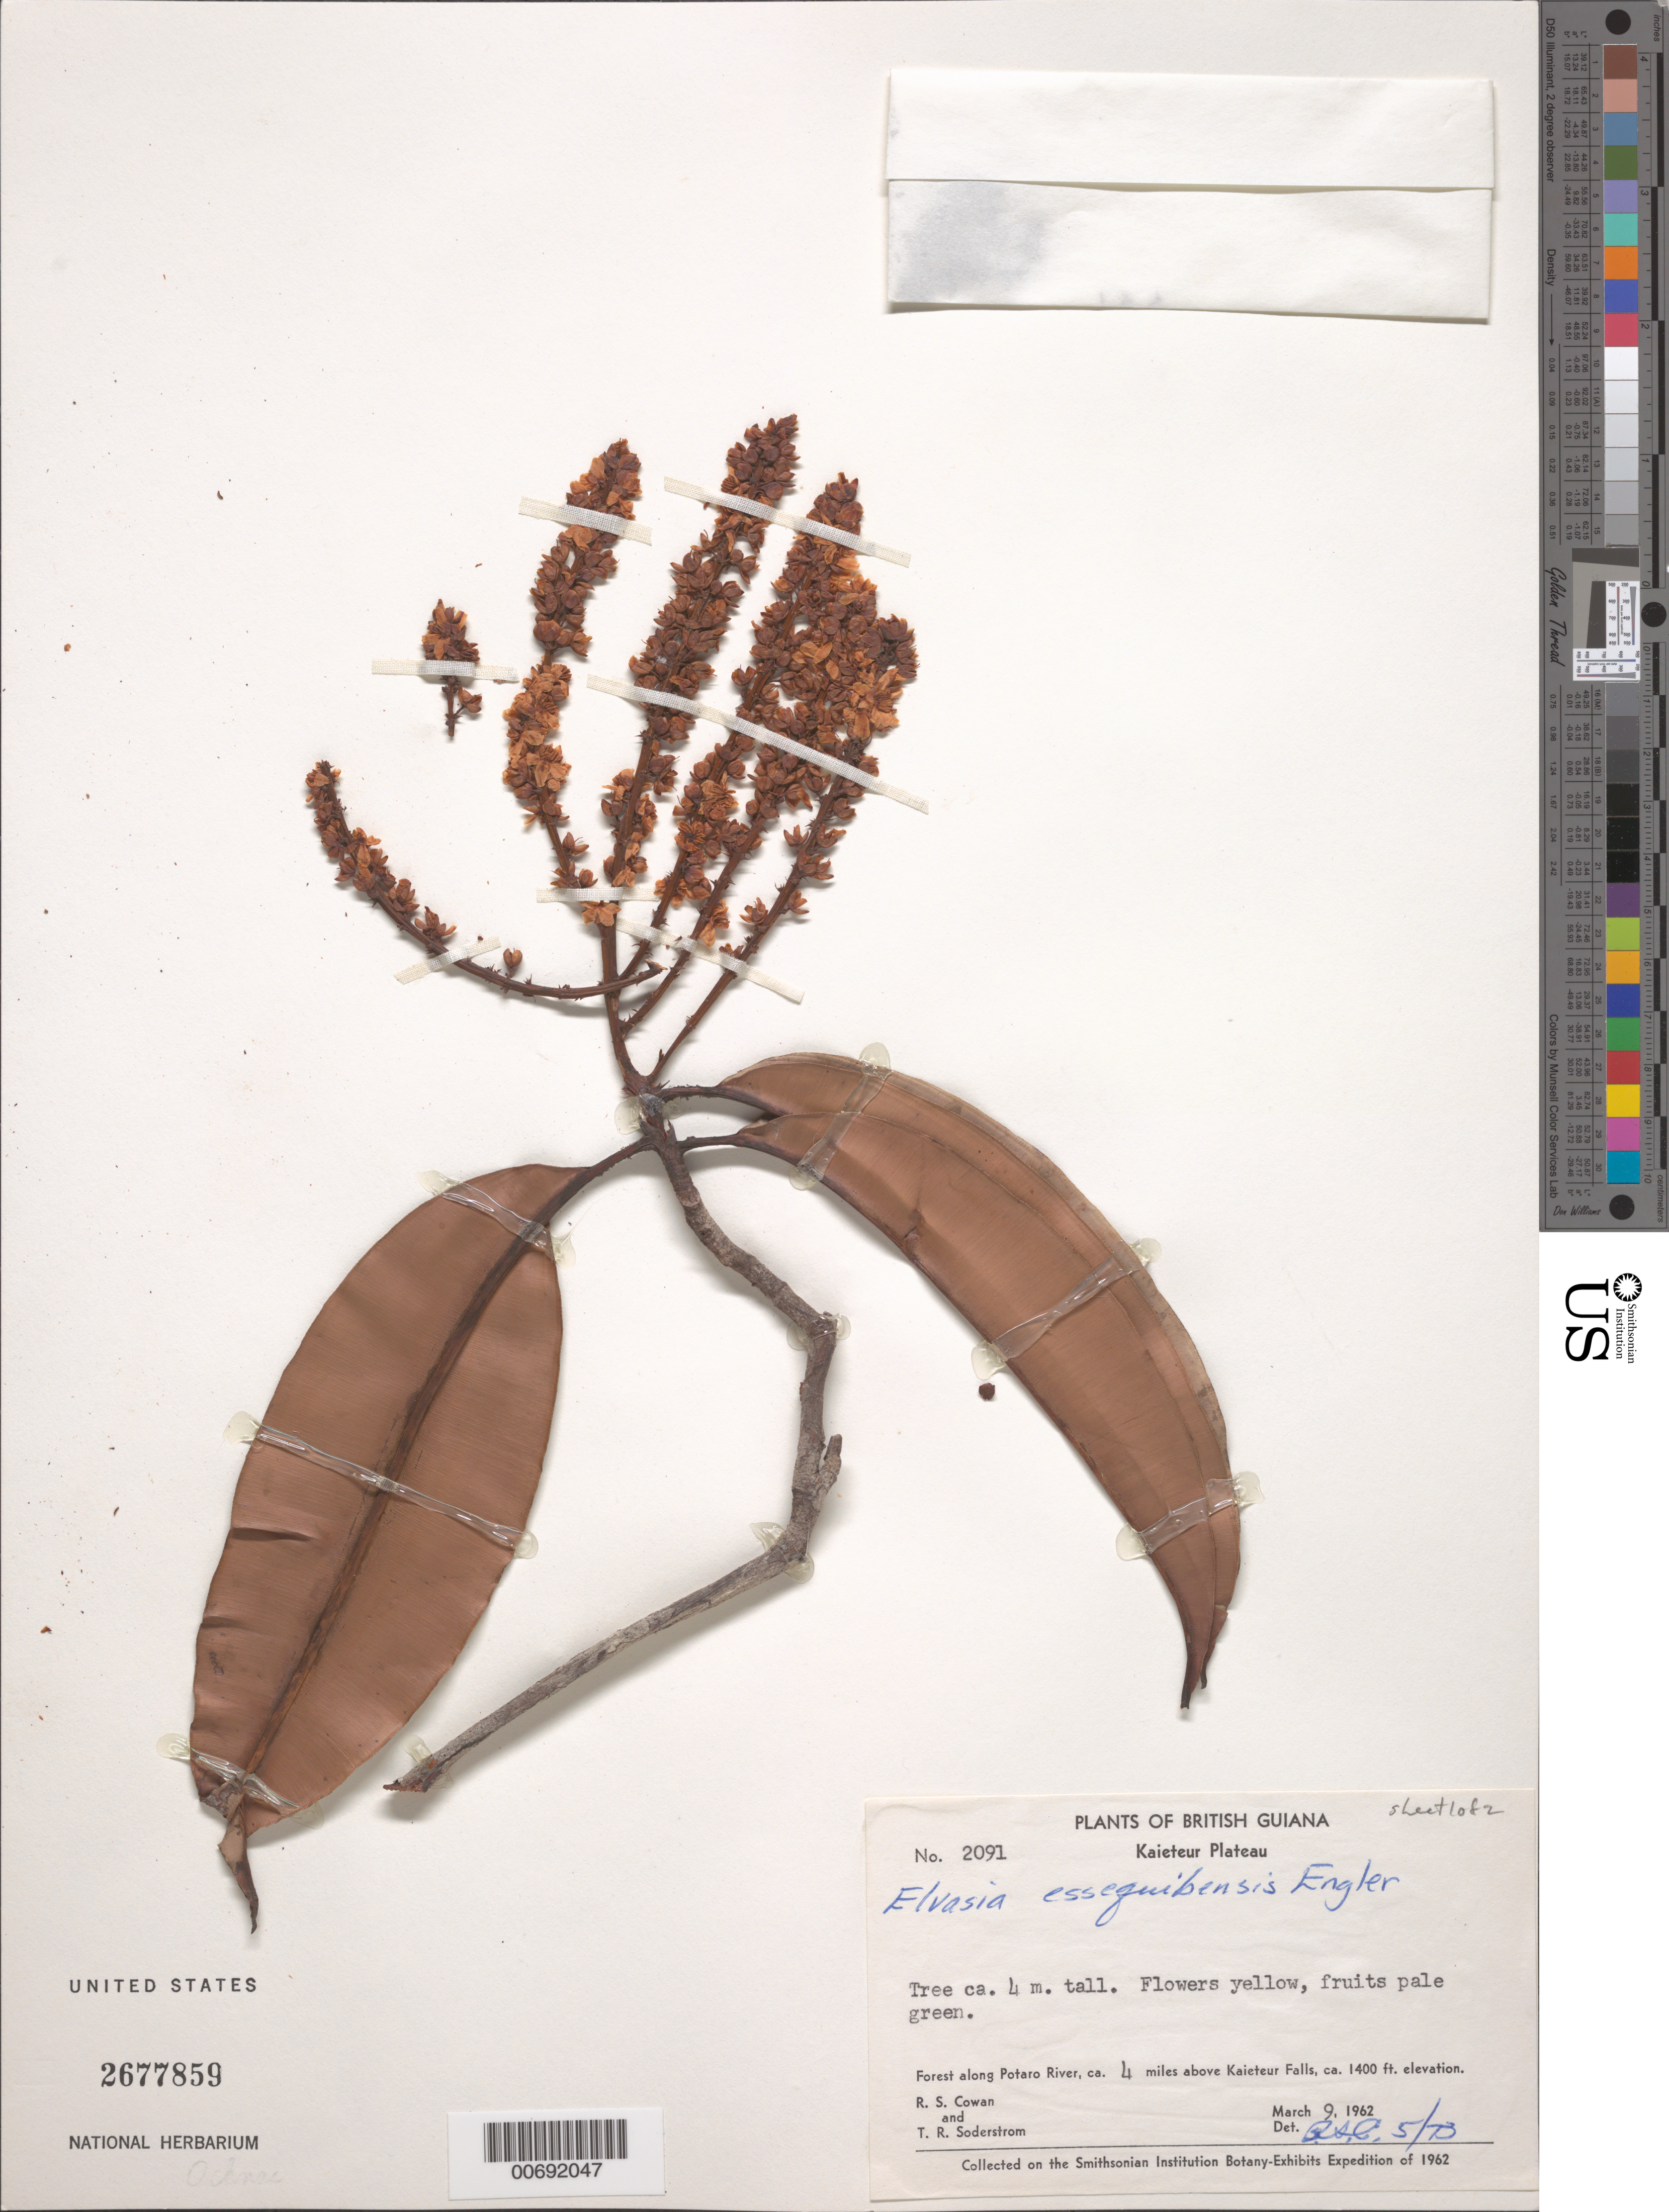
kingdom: Plantae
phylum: Tracheophyta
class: Magnoliopsida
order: Malpighiales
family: Ochnaceae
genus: Elvasia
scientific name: Elvasia essequibensis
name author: Engl.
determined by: Cowan, R. S.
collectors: R. S. Cowan & T. R. Soderstrom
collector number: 2091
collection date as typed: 9-Mar-62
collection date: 1962-03-09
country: Guyana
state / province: Potaro-Siparuni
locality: Kaieteur Plateau, Potaro R., 4 mi. above Kaieteur Falls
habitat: Forest along river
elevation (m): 427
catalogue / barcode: US 2677859